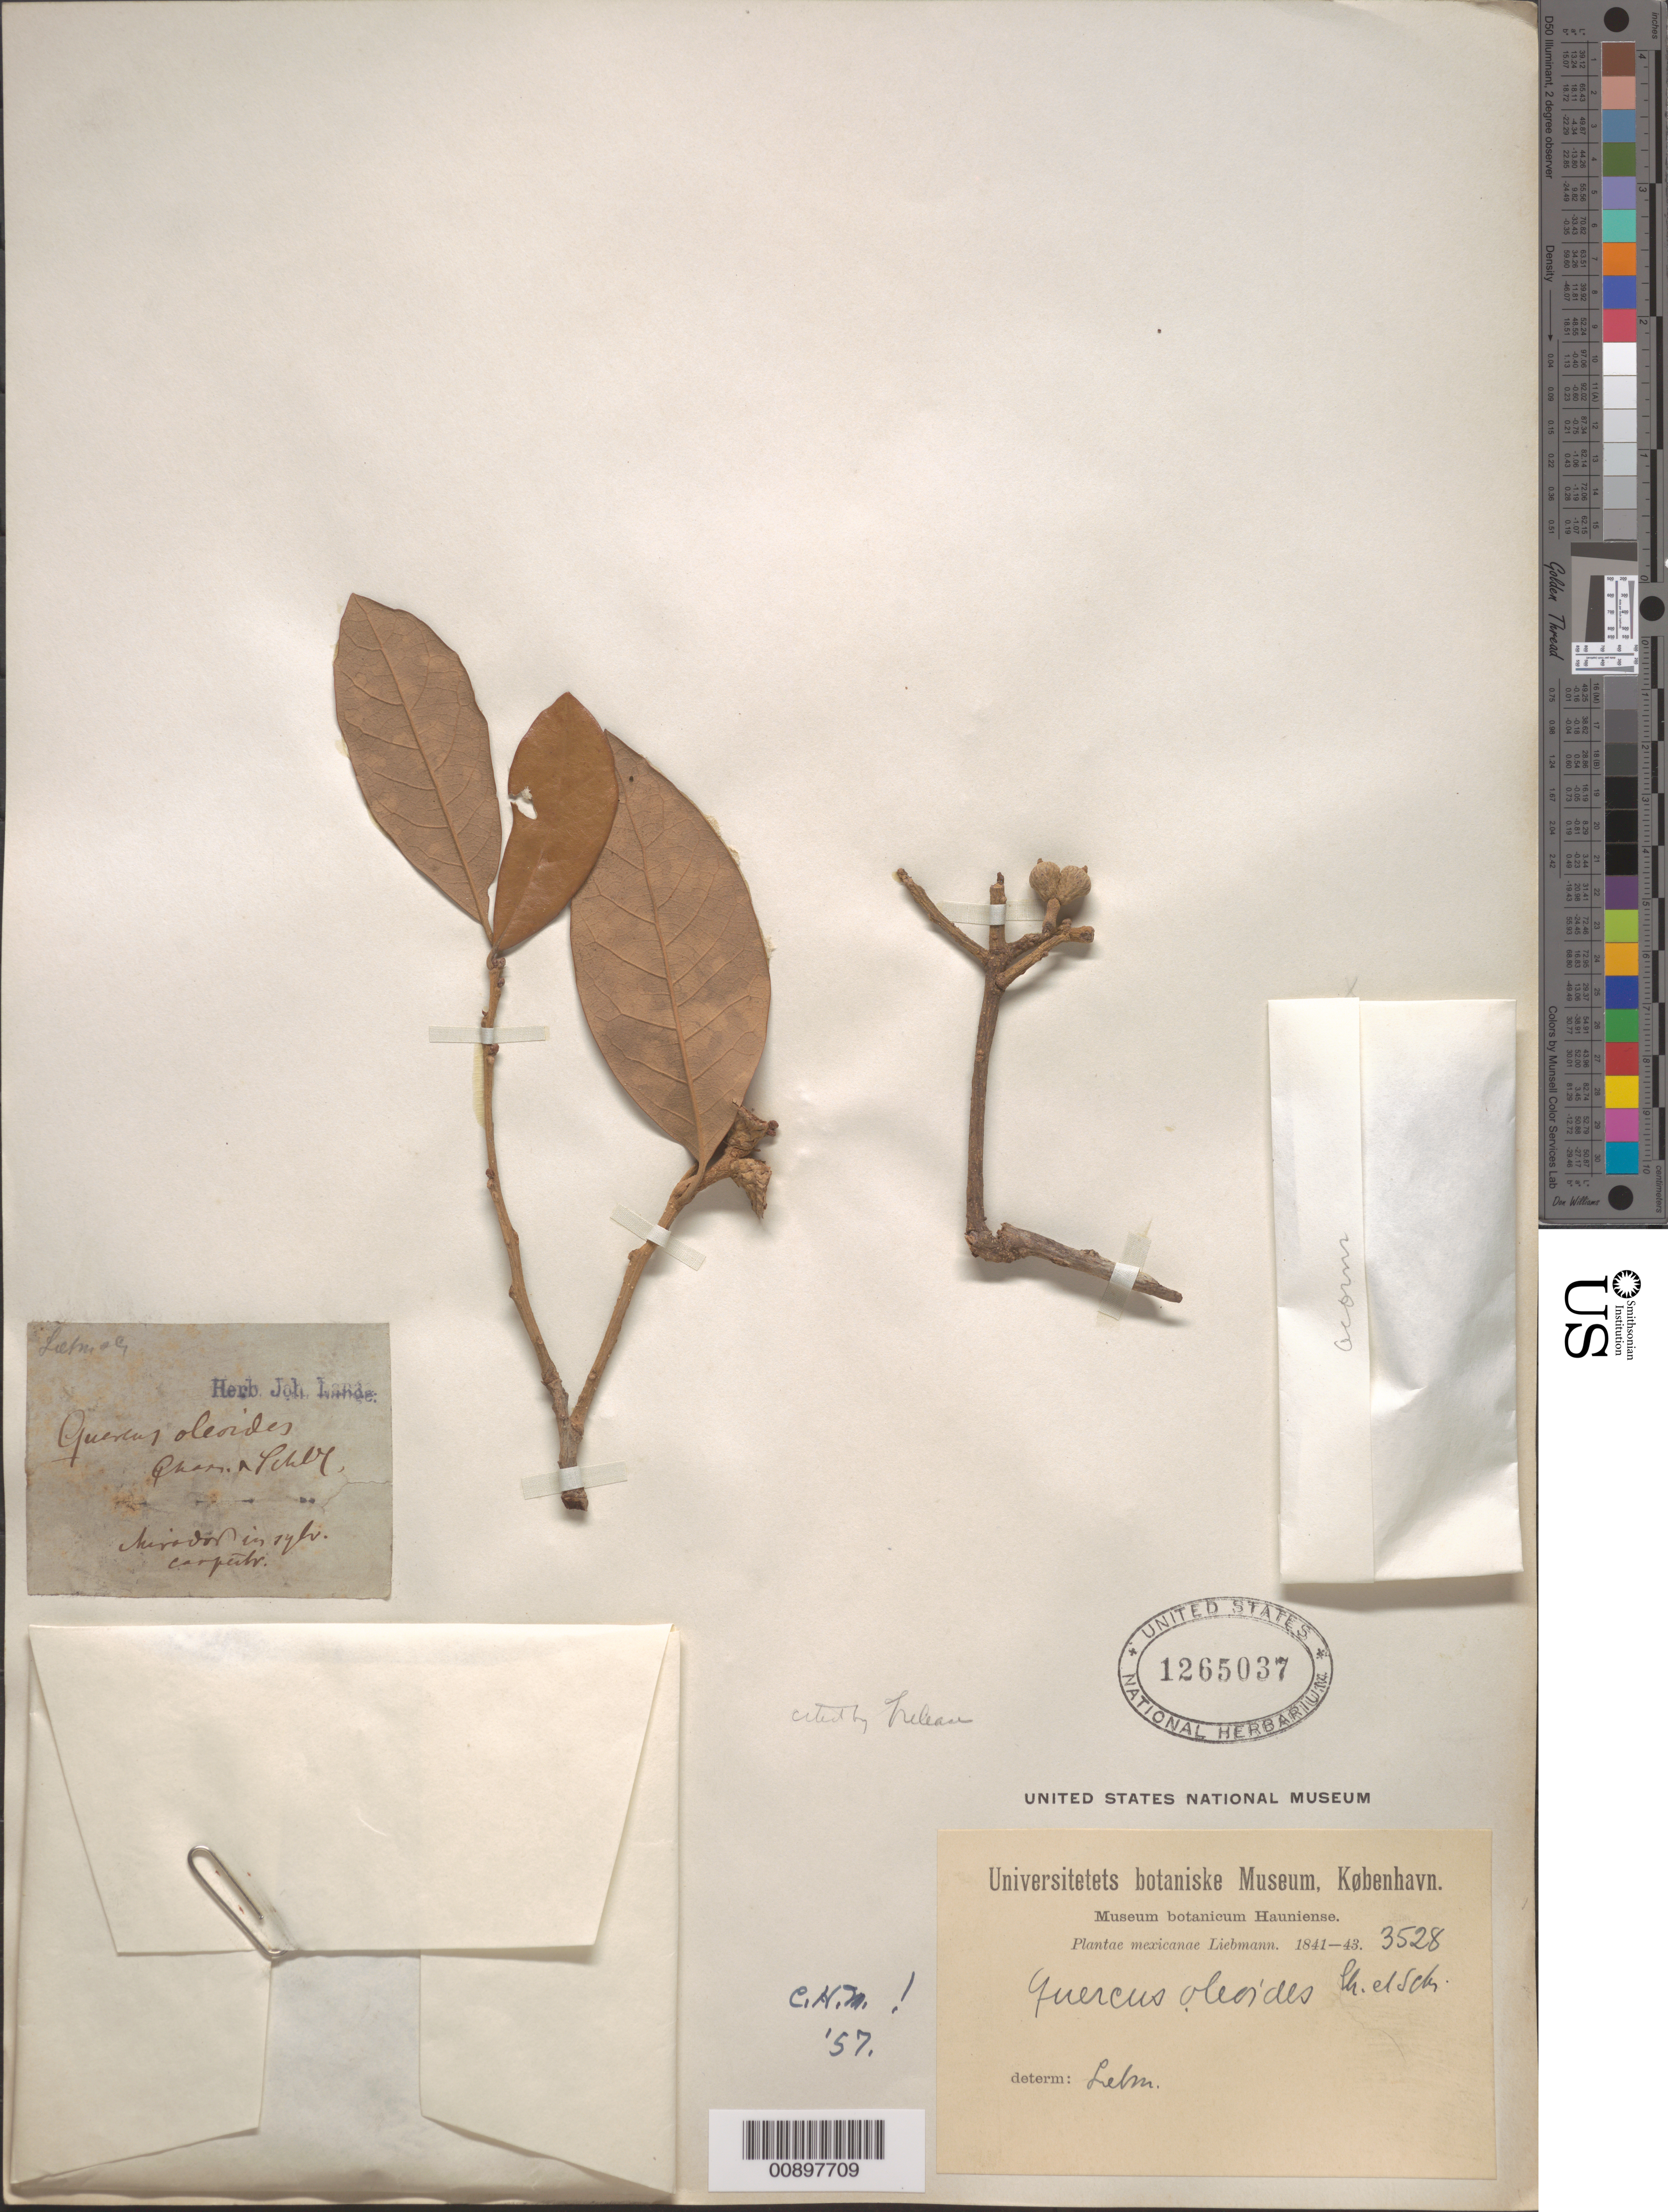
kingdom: Plantae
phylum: Tracheophyta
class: Magnoliopsida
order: Fagales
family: Fagaceae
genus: Quercus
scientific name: Quercus oleoides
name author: Schltdl. & Cham.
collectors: F. M. Liebmann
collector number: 3528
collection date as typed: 1841 to -- --- 1843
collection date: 1841/1843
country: Mexico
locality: Mirador in sylv. carpertr.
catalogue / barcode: US 1265037